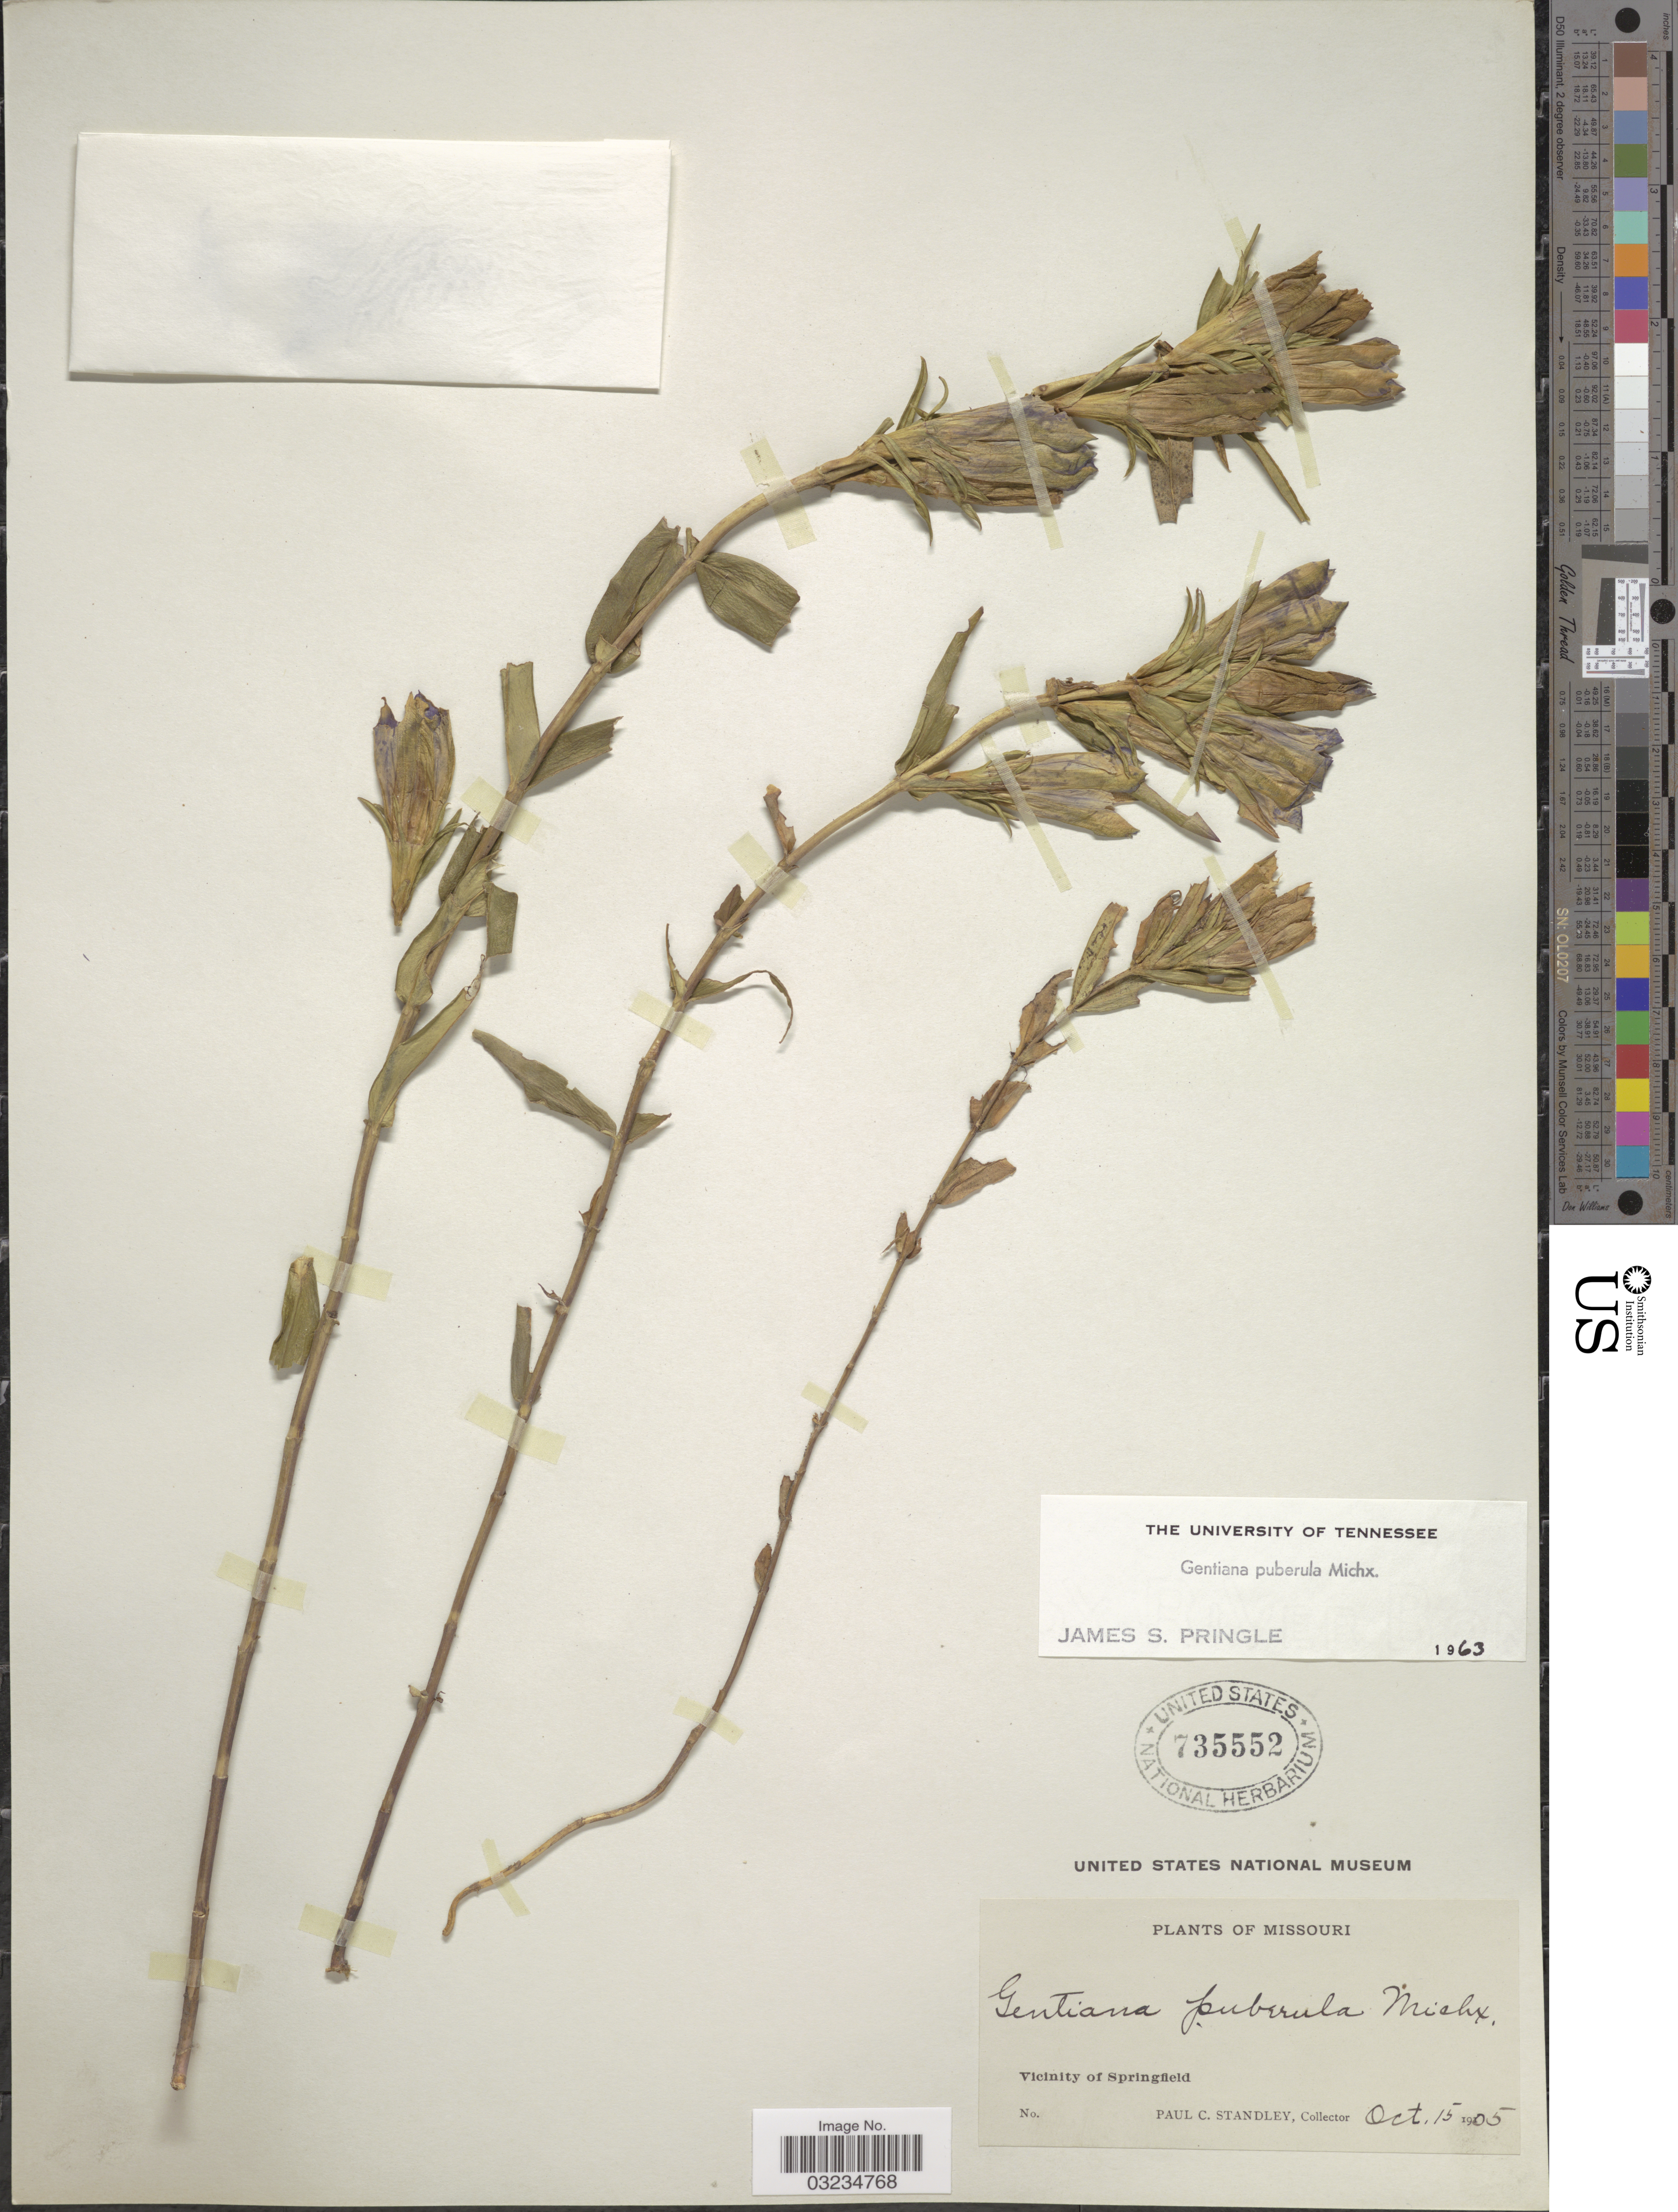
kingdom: Plantae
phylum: Tracheophyta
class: Magnoliopsida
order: Gentianales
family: Gentianaceae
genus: Gentiana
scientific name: Gentiana puberula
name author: Michx.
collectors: P. C. Standley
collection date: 1905-10-15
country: United States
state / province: Missouri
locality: Vicinity of Springfield.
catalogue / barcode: US 735552